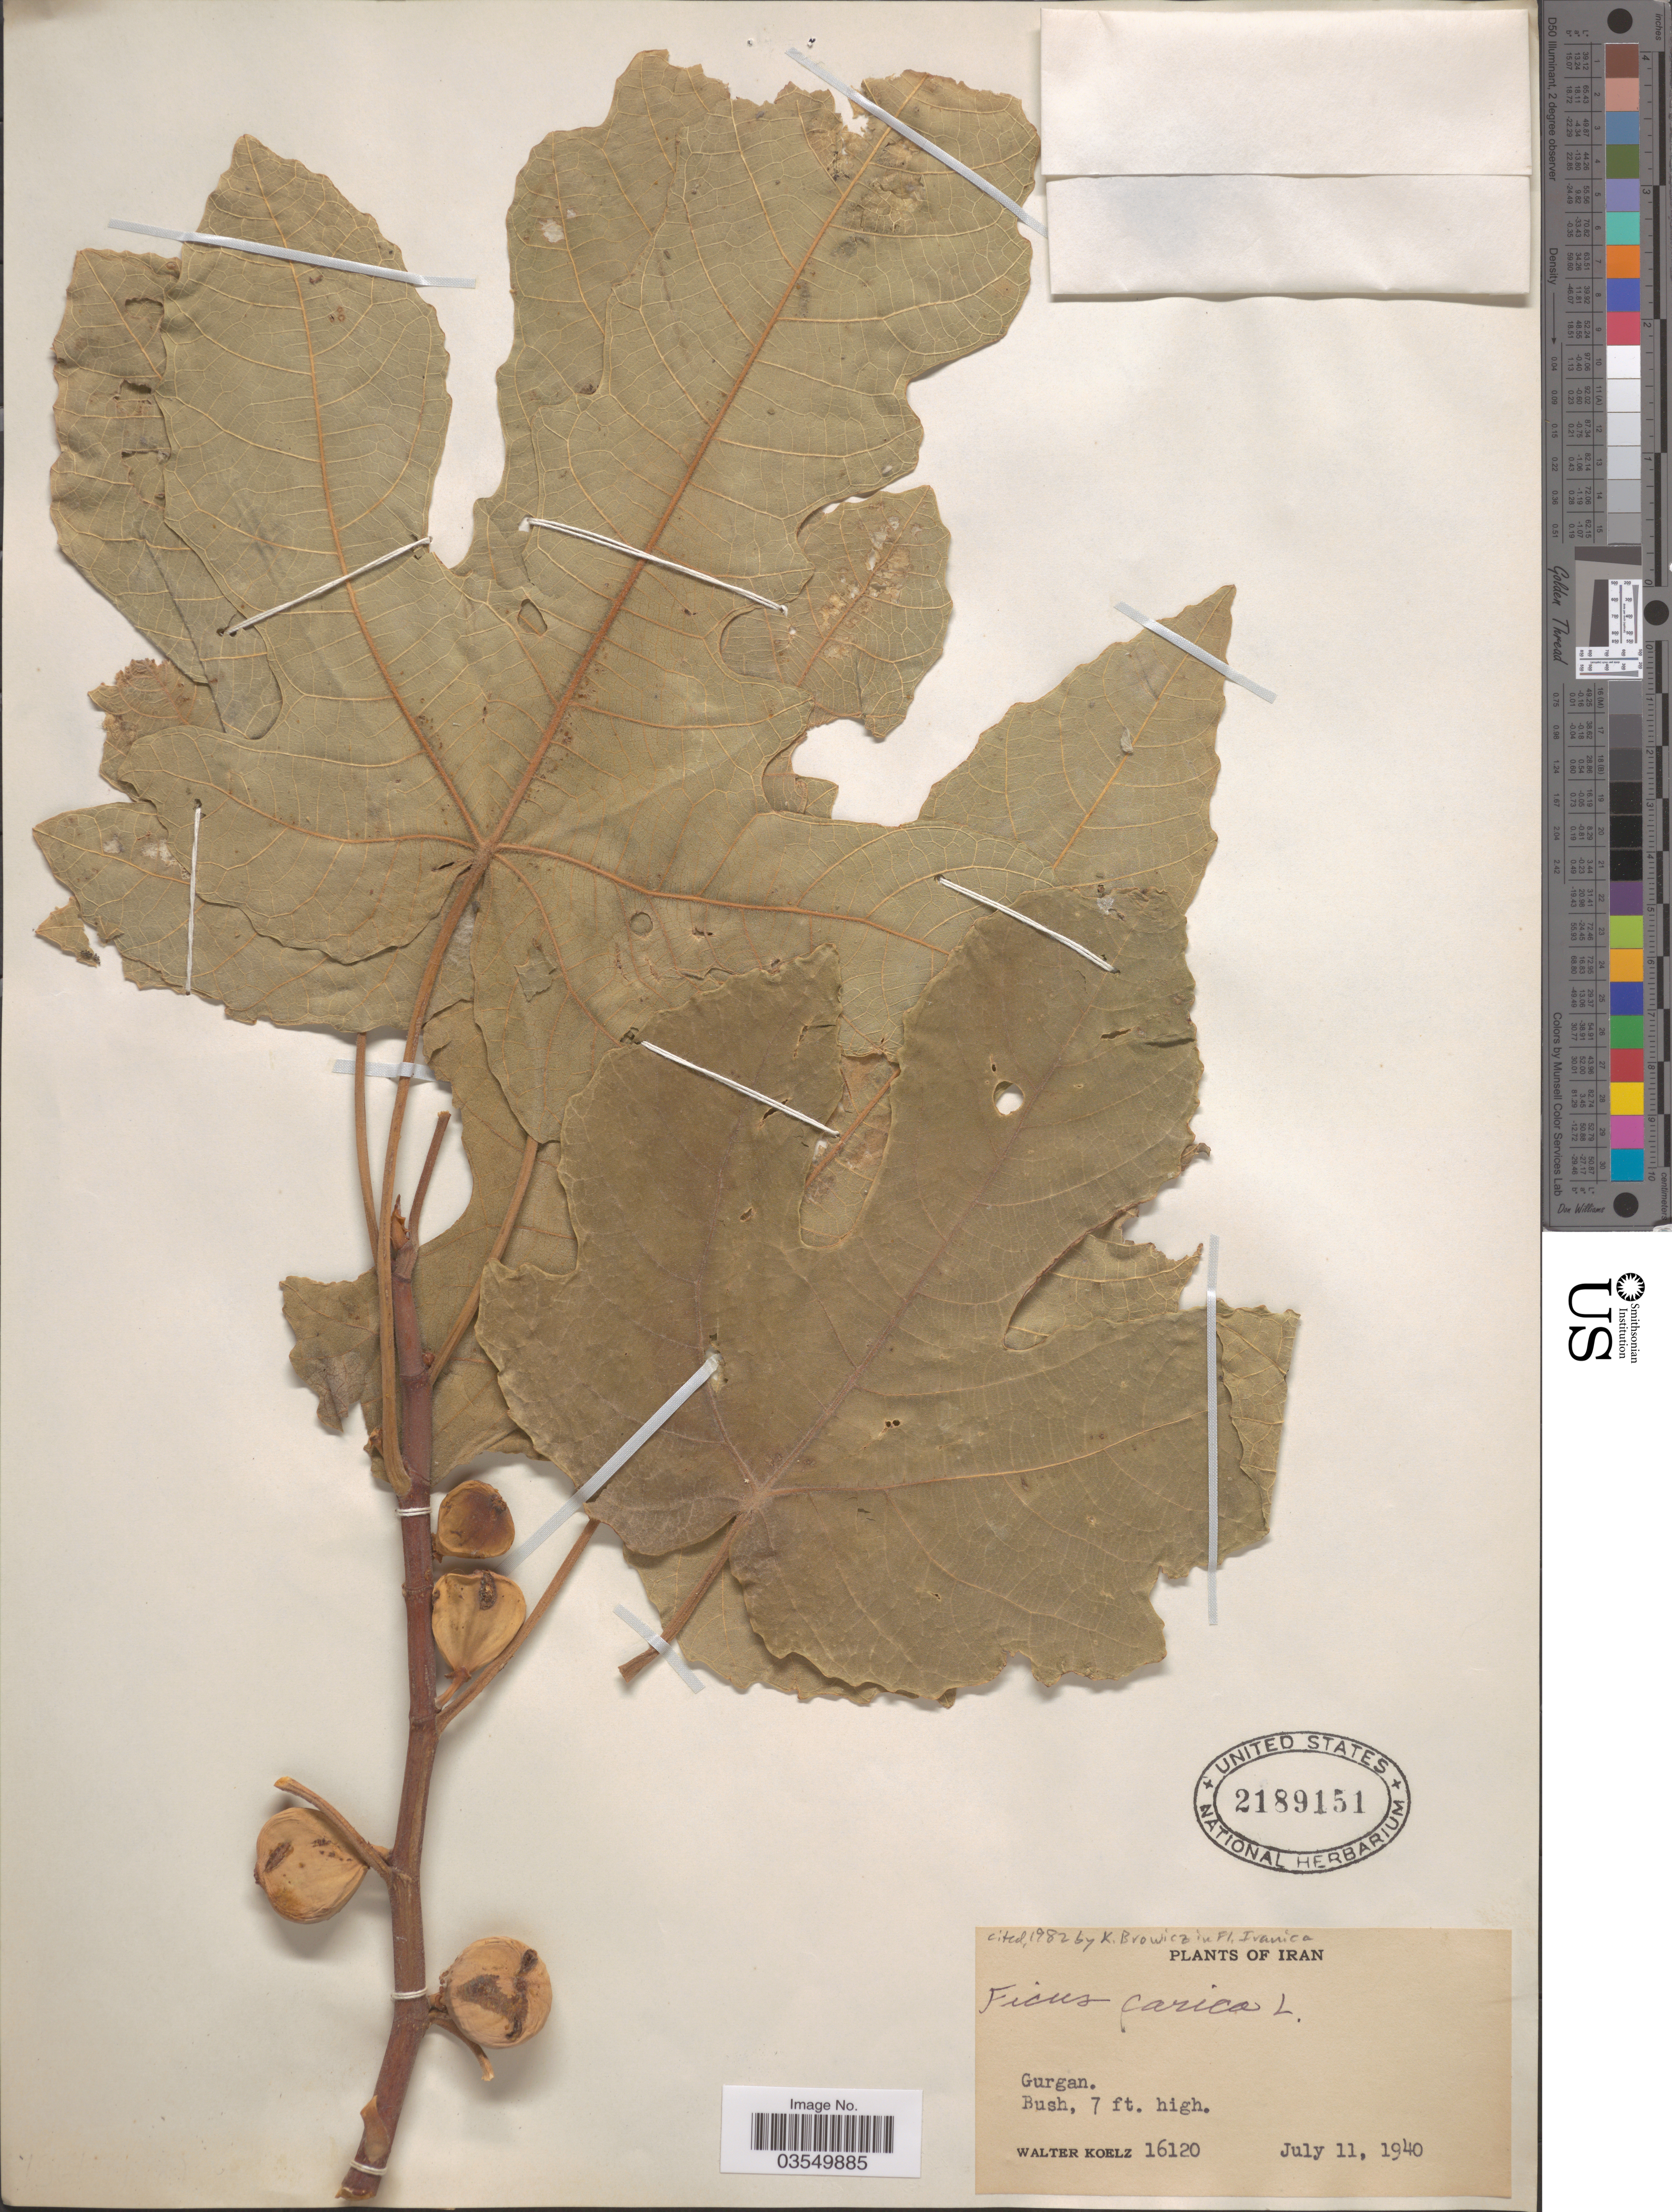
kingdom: Plantae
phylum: Tracheophyta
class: Magnoliopsida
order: Rosales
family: Moraceae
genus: Ficus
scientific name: Ficus carica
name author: L.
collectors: W. N. Koelz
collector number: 16120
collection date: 1940-07-11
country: Iran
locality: Gurgan.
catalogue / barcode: US 2189151